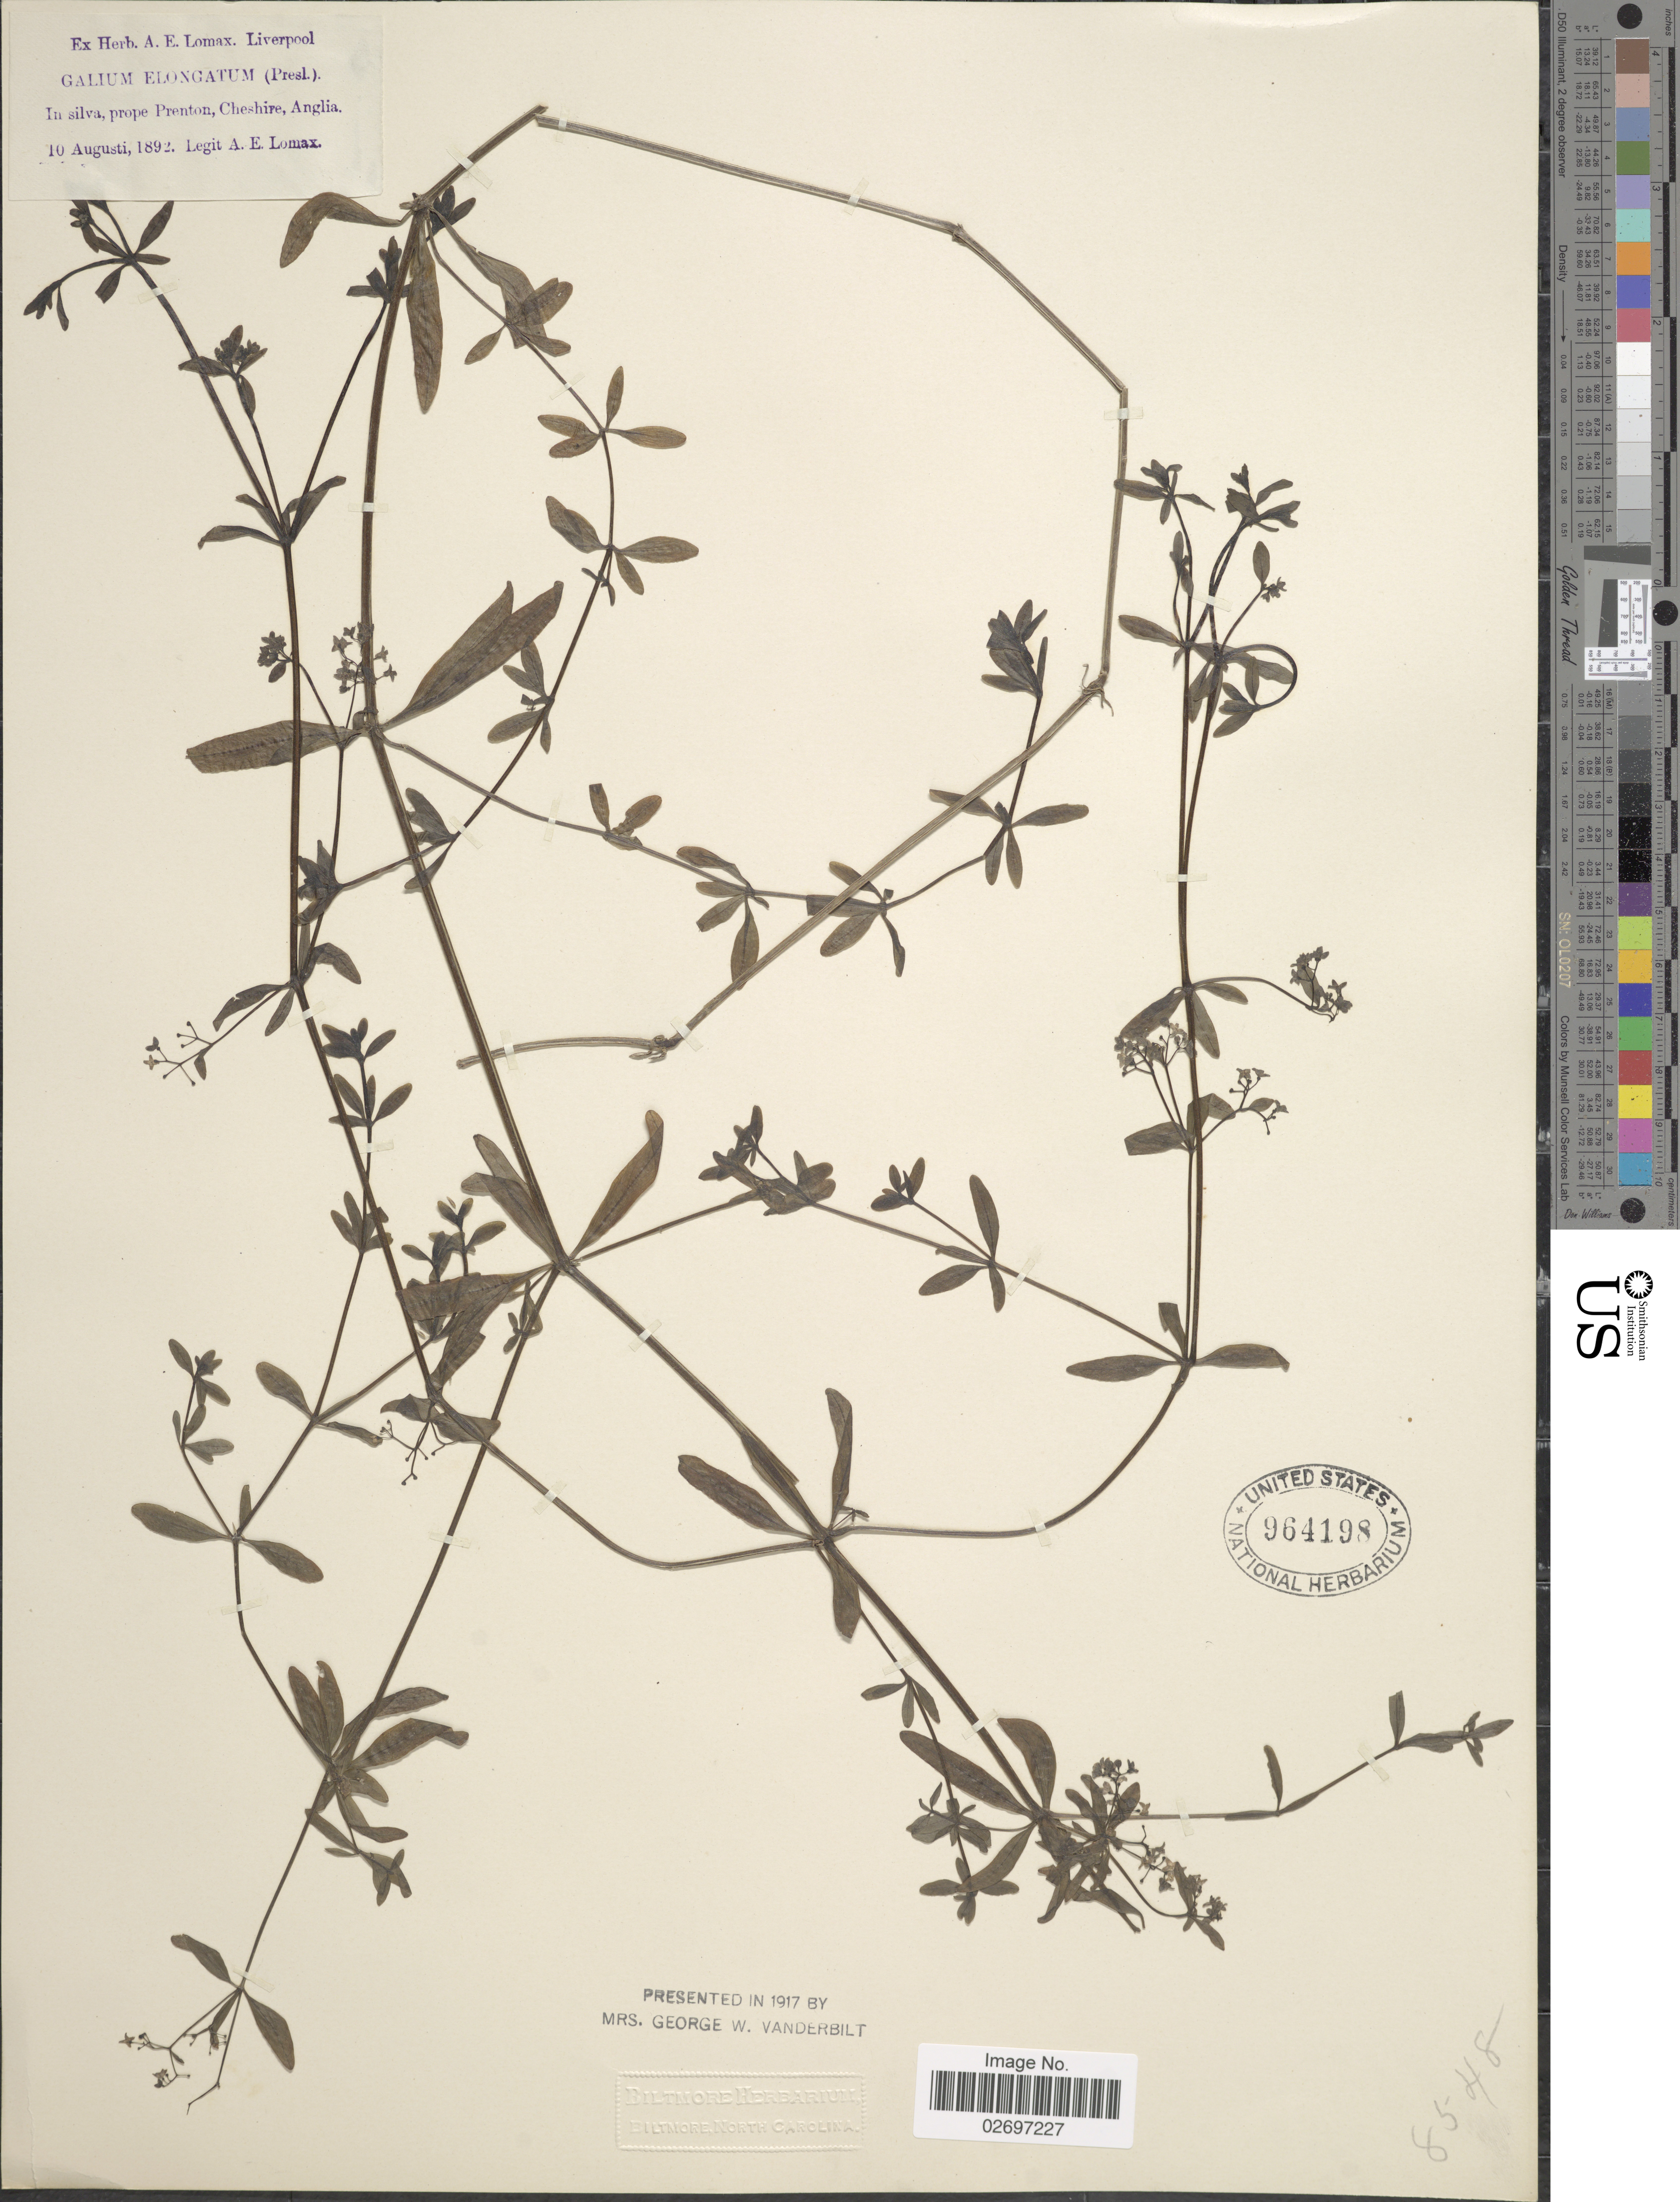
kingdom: Plantae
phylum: Tracheophyta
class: Magnoliopsida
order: Gentianales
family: Rubiaceae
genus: Galium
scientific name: Galium elongatum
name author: C. Presl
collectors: A. Lomax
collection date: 1892-08-10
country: United Kingdom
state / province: England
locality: In siva, prope Prenton, Cheshire, Anglia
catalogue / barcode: US 964198